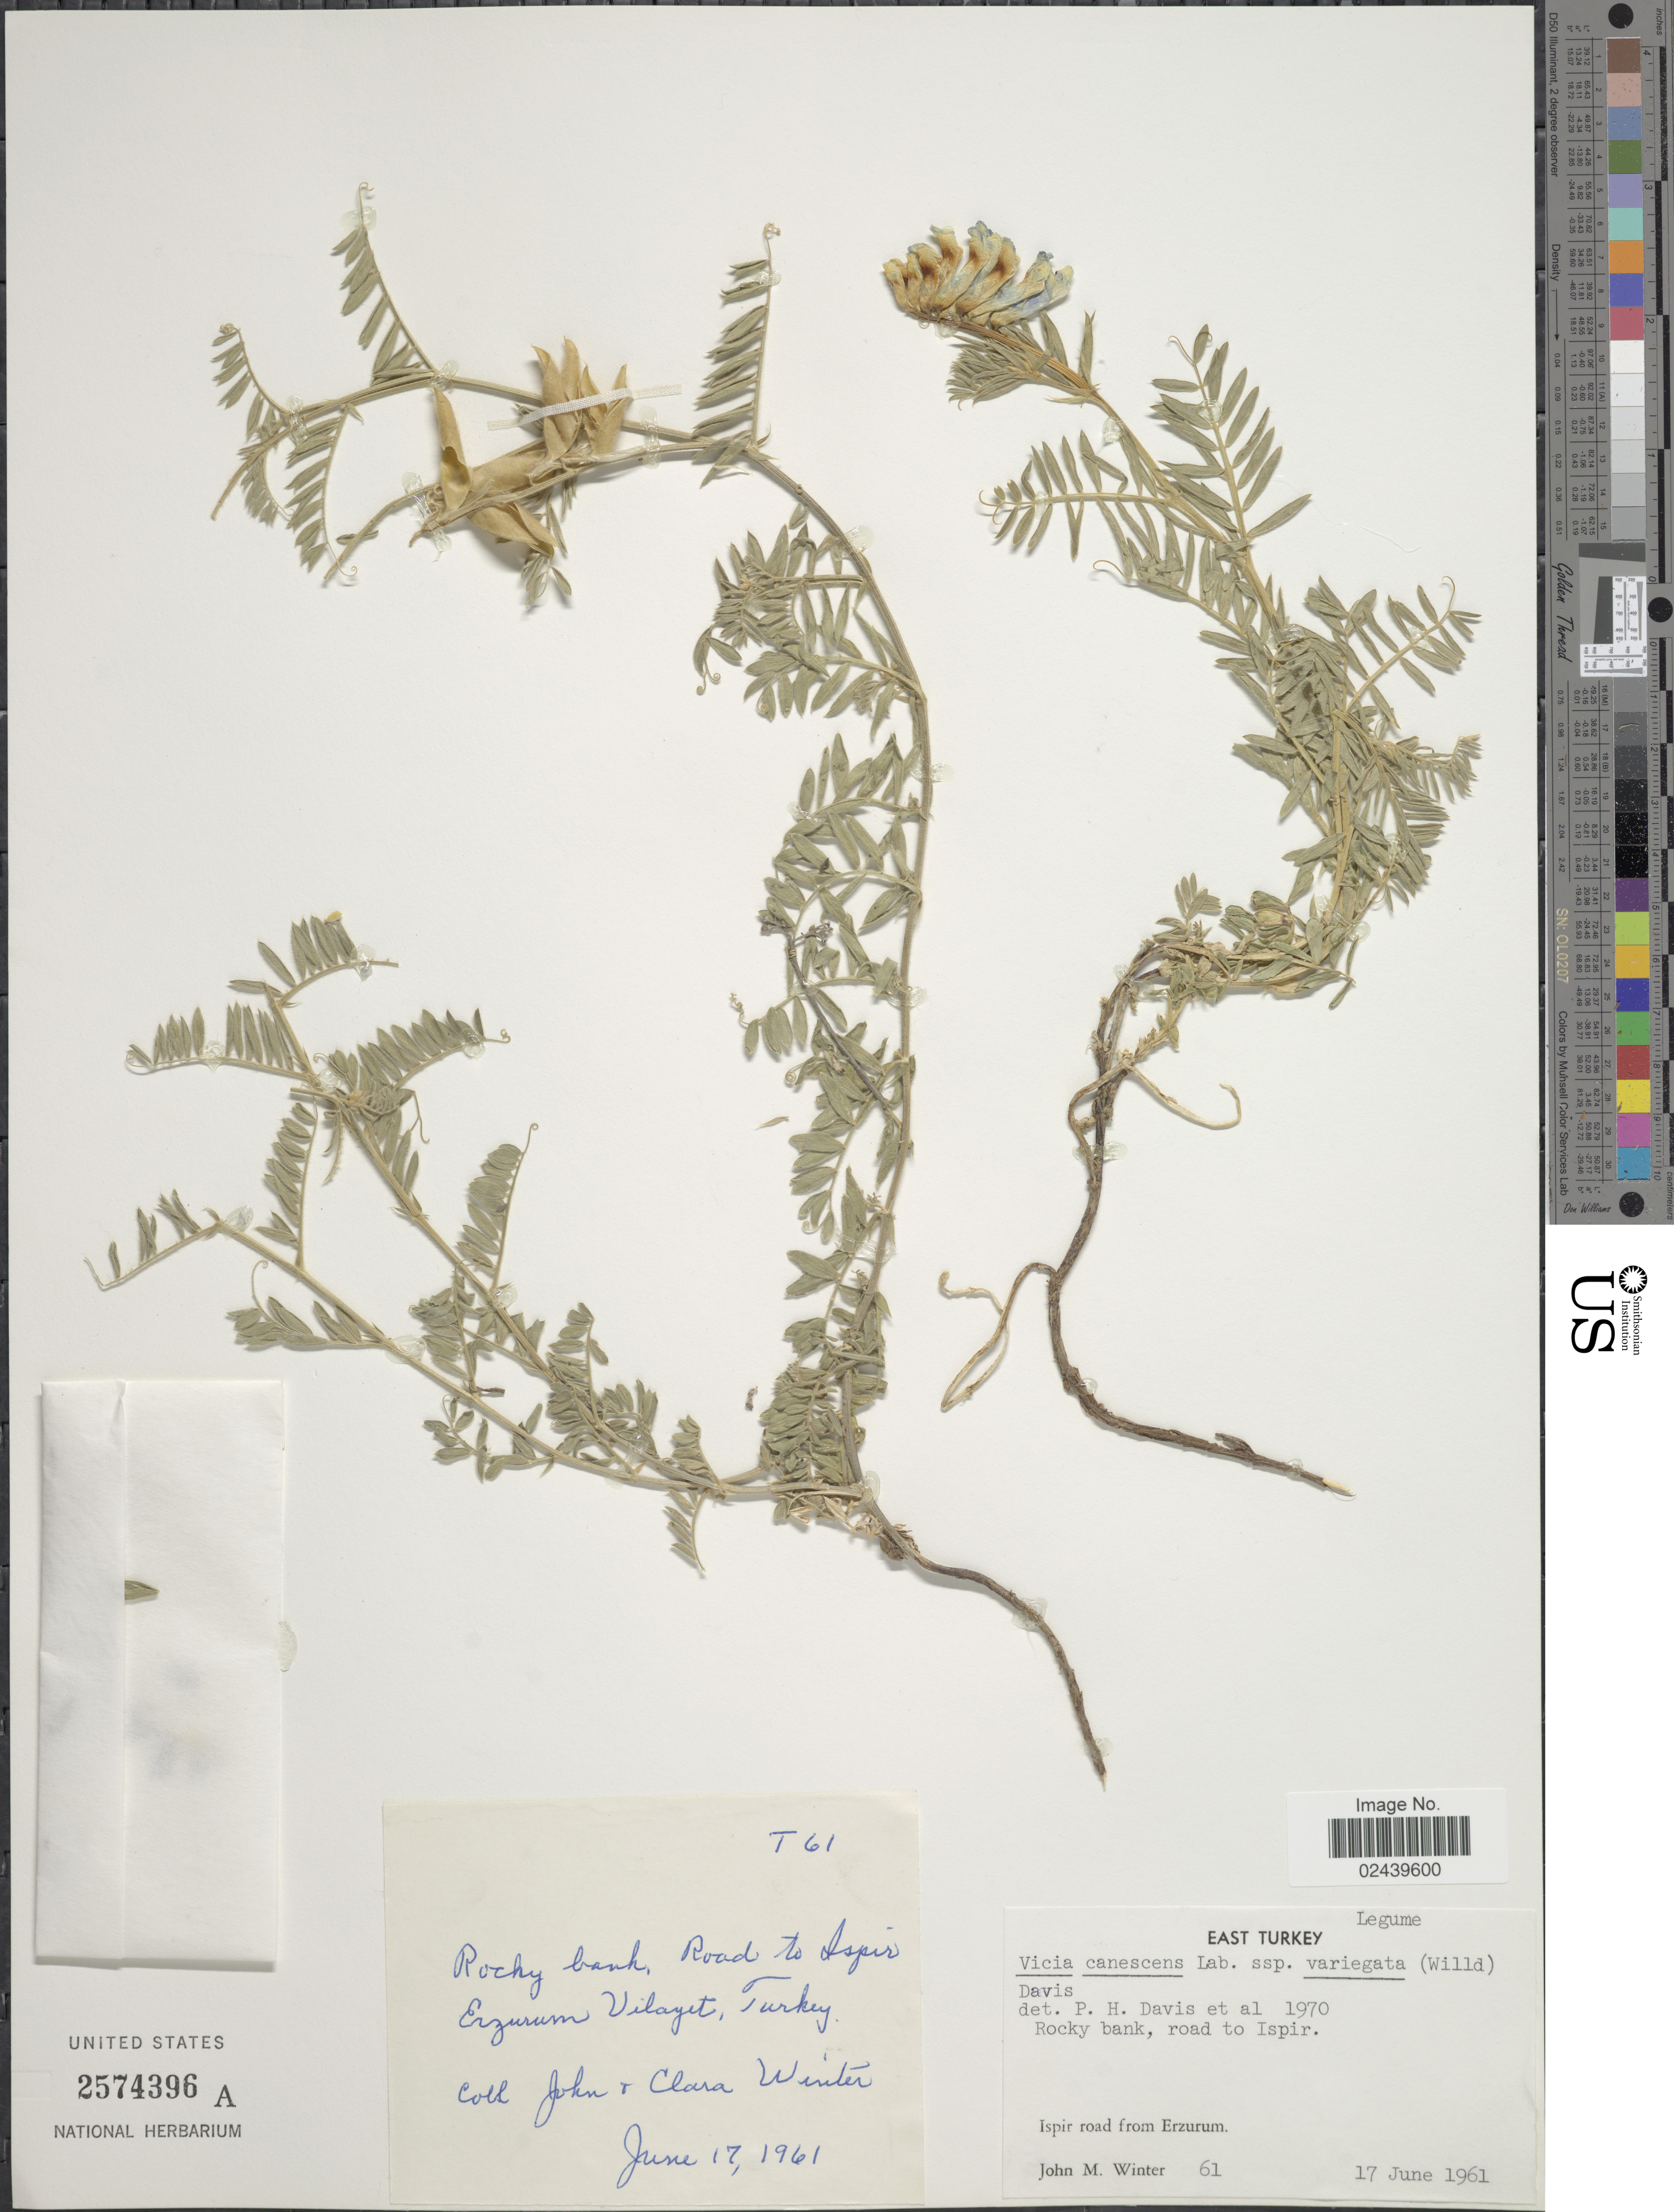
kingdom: Plantae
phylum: Tracheophyta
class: Magnoliopsida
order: Fabales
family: Fabaceae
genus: Vicia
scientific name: Vicia canescens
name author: Labill.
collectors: J. M. Winter & C. Winter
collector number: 61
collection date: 1961-06-17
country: Turkey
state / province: Erzurum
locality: Road to Ispir. East Turkey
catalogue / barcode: US 2574396A